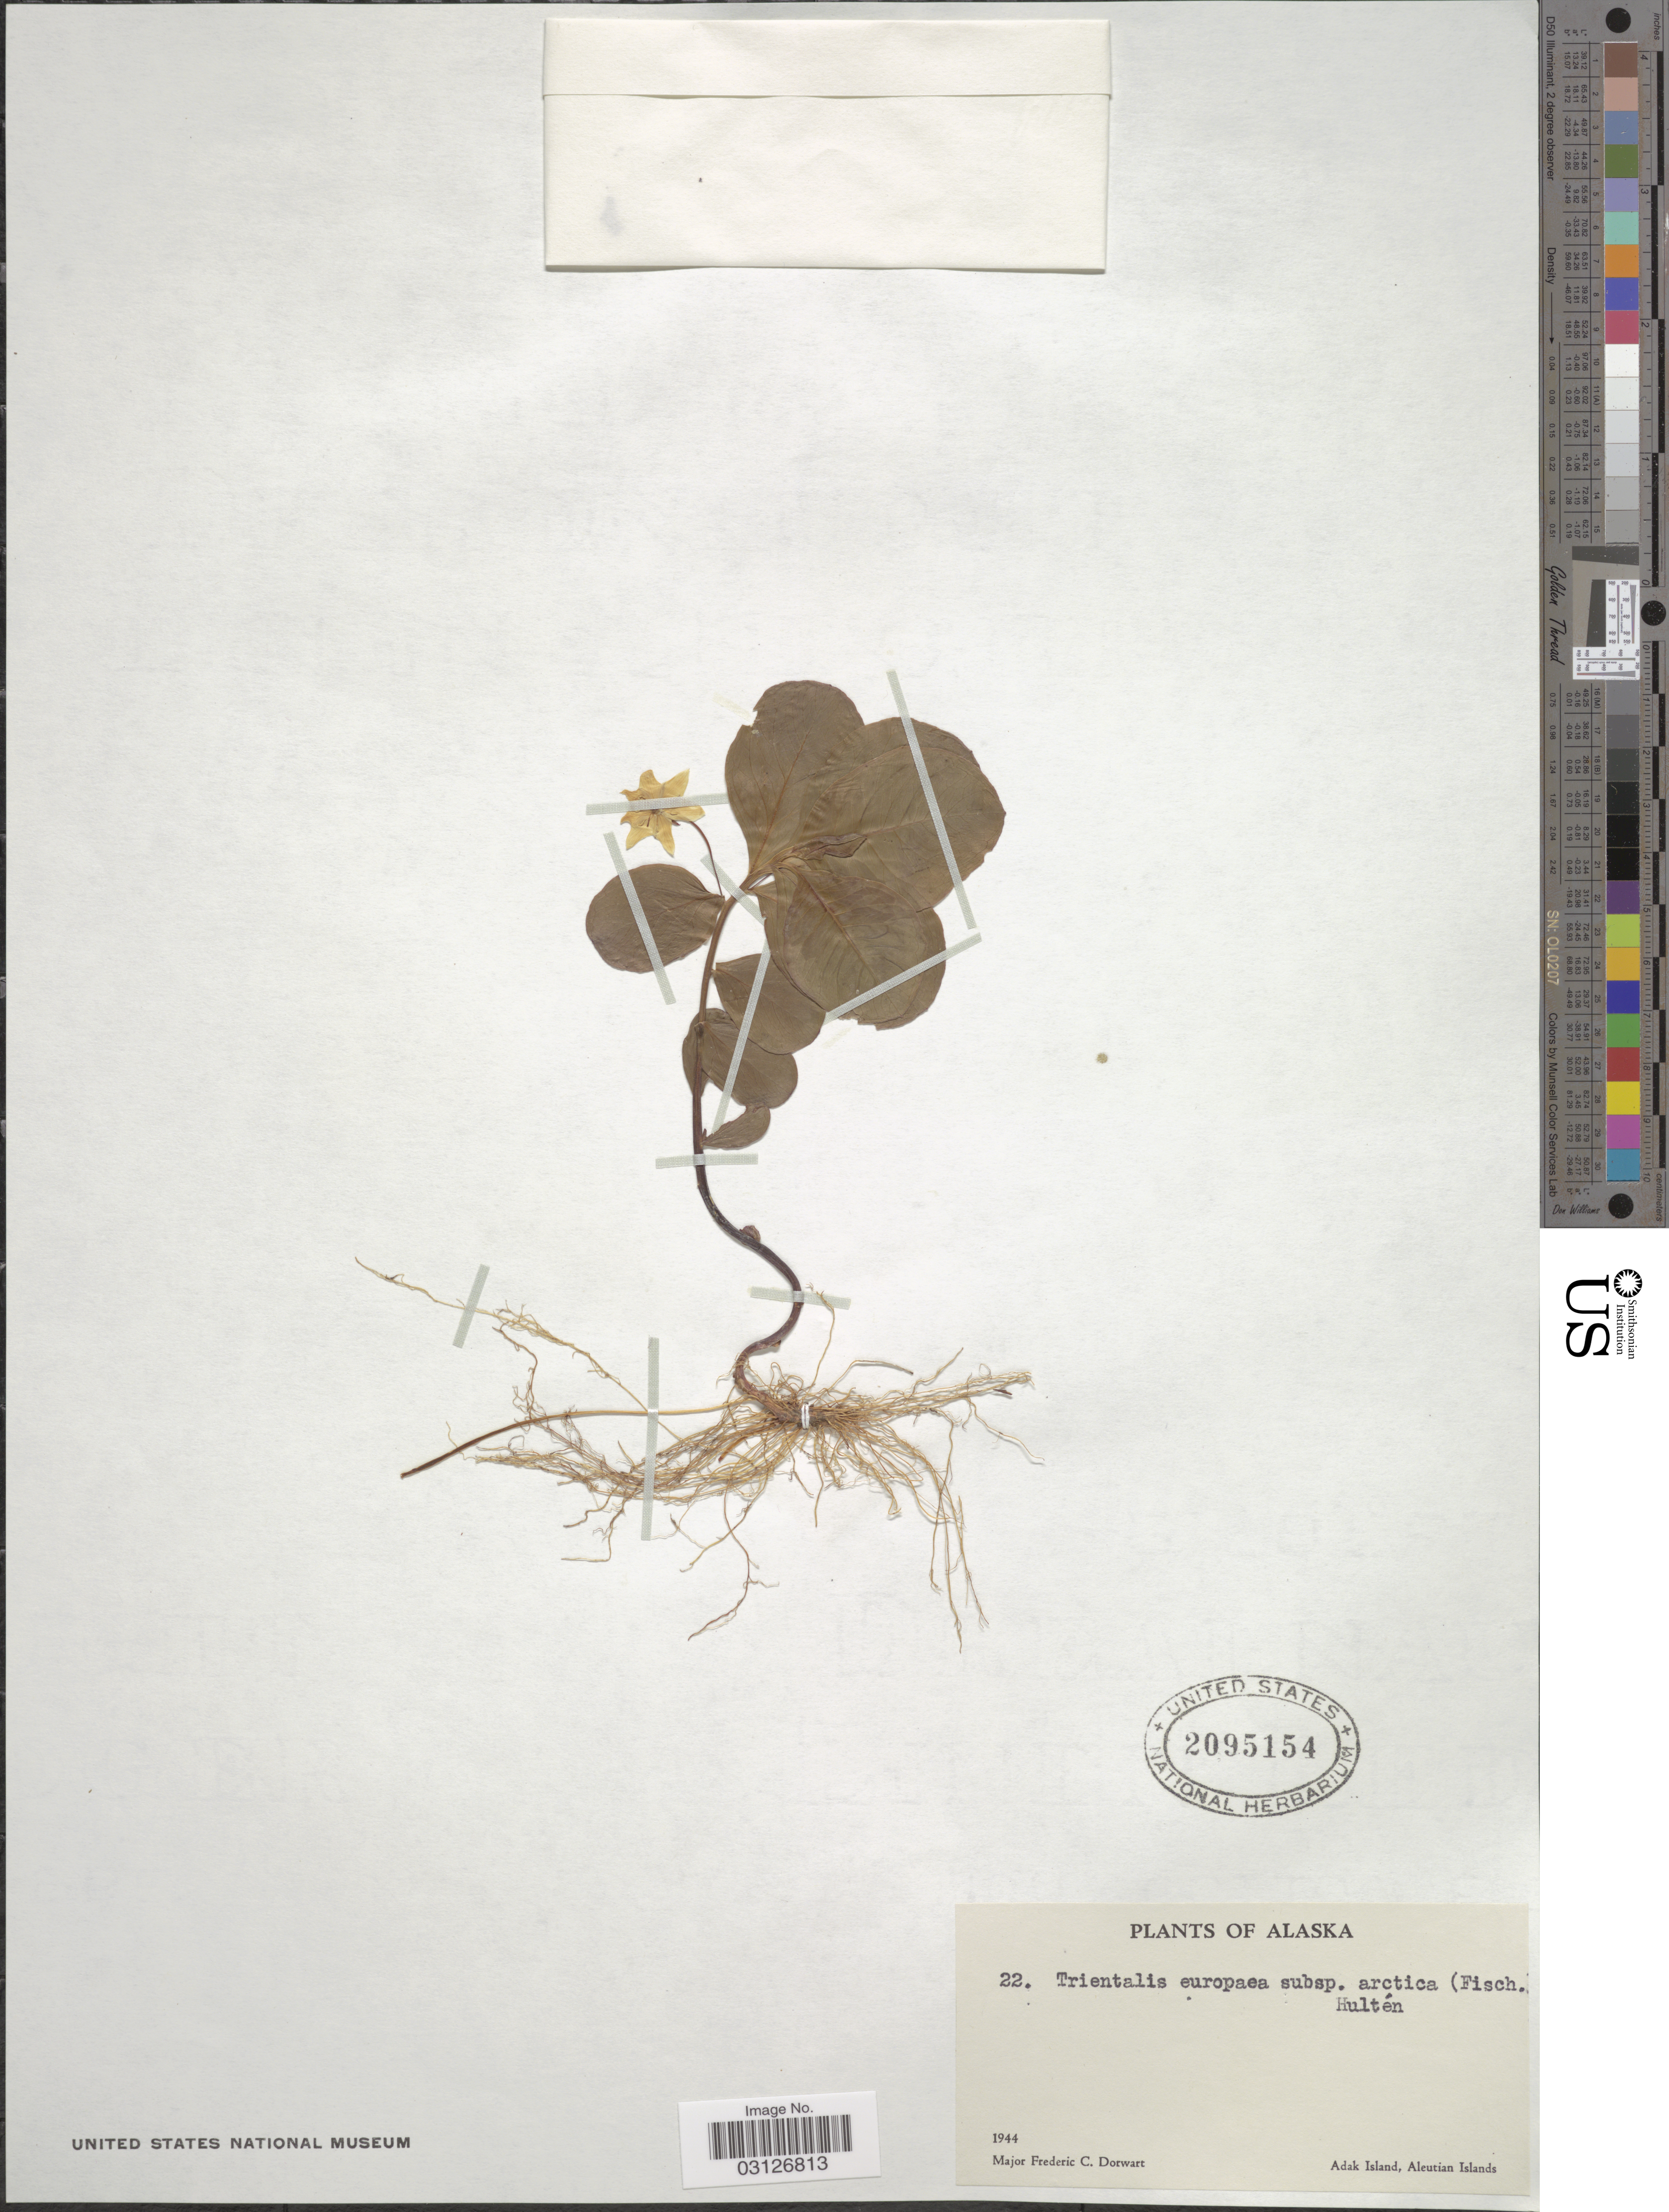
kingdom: Plantae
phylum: Tracheophyta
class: Magnoliopsida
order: Ericales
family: Primulaceae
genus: Trientalis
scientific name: Trientalis europaea subsp. arctica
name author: (Fisch. ex Hook.) Hultén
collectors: F. Dorwart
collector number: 22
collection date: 1944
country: United States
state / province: Alaska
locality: Adak Island, Aleutian Islands.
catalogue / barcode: US 2095154